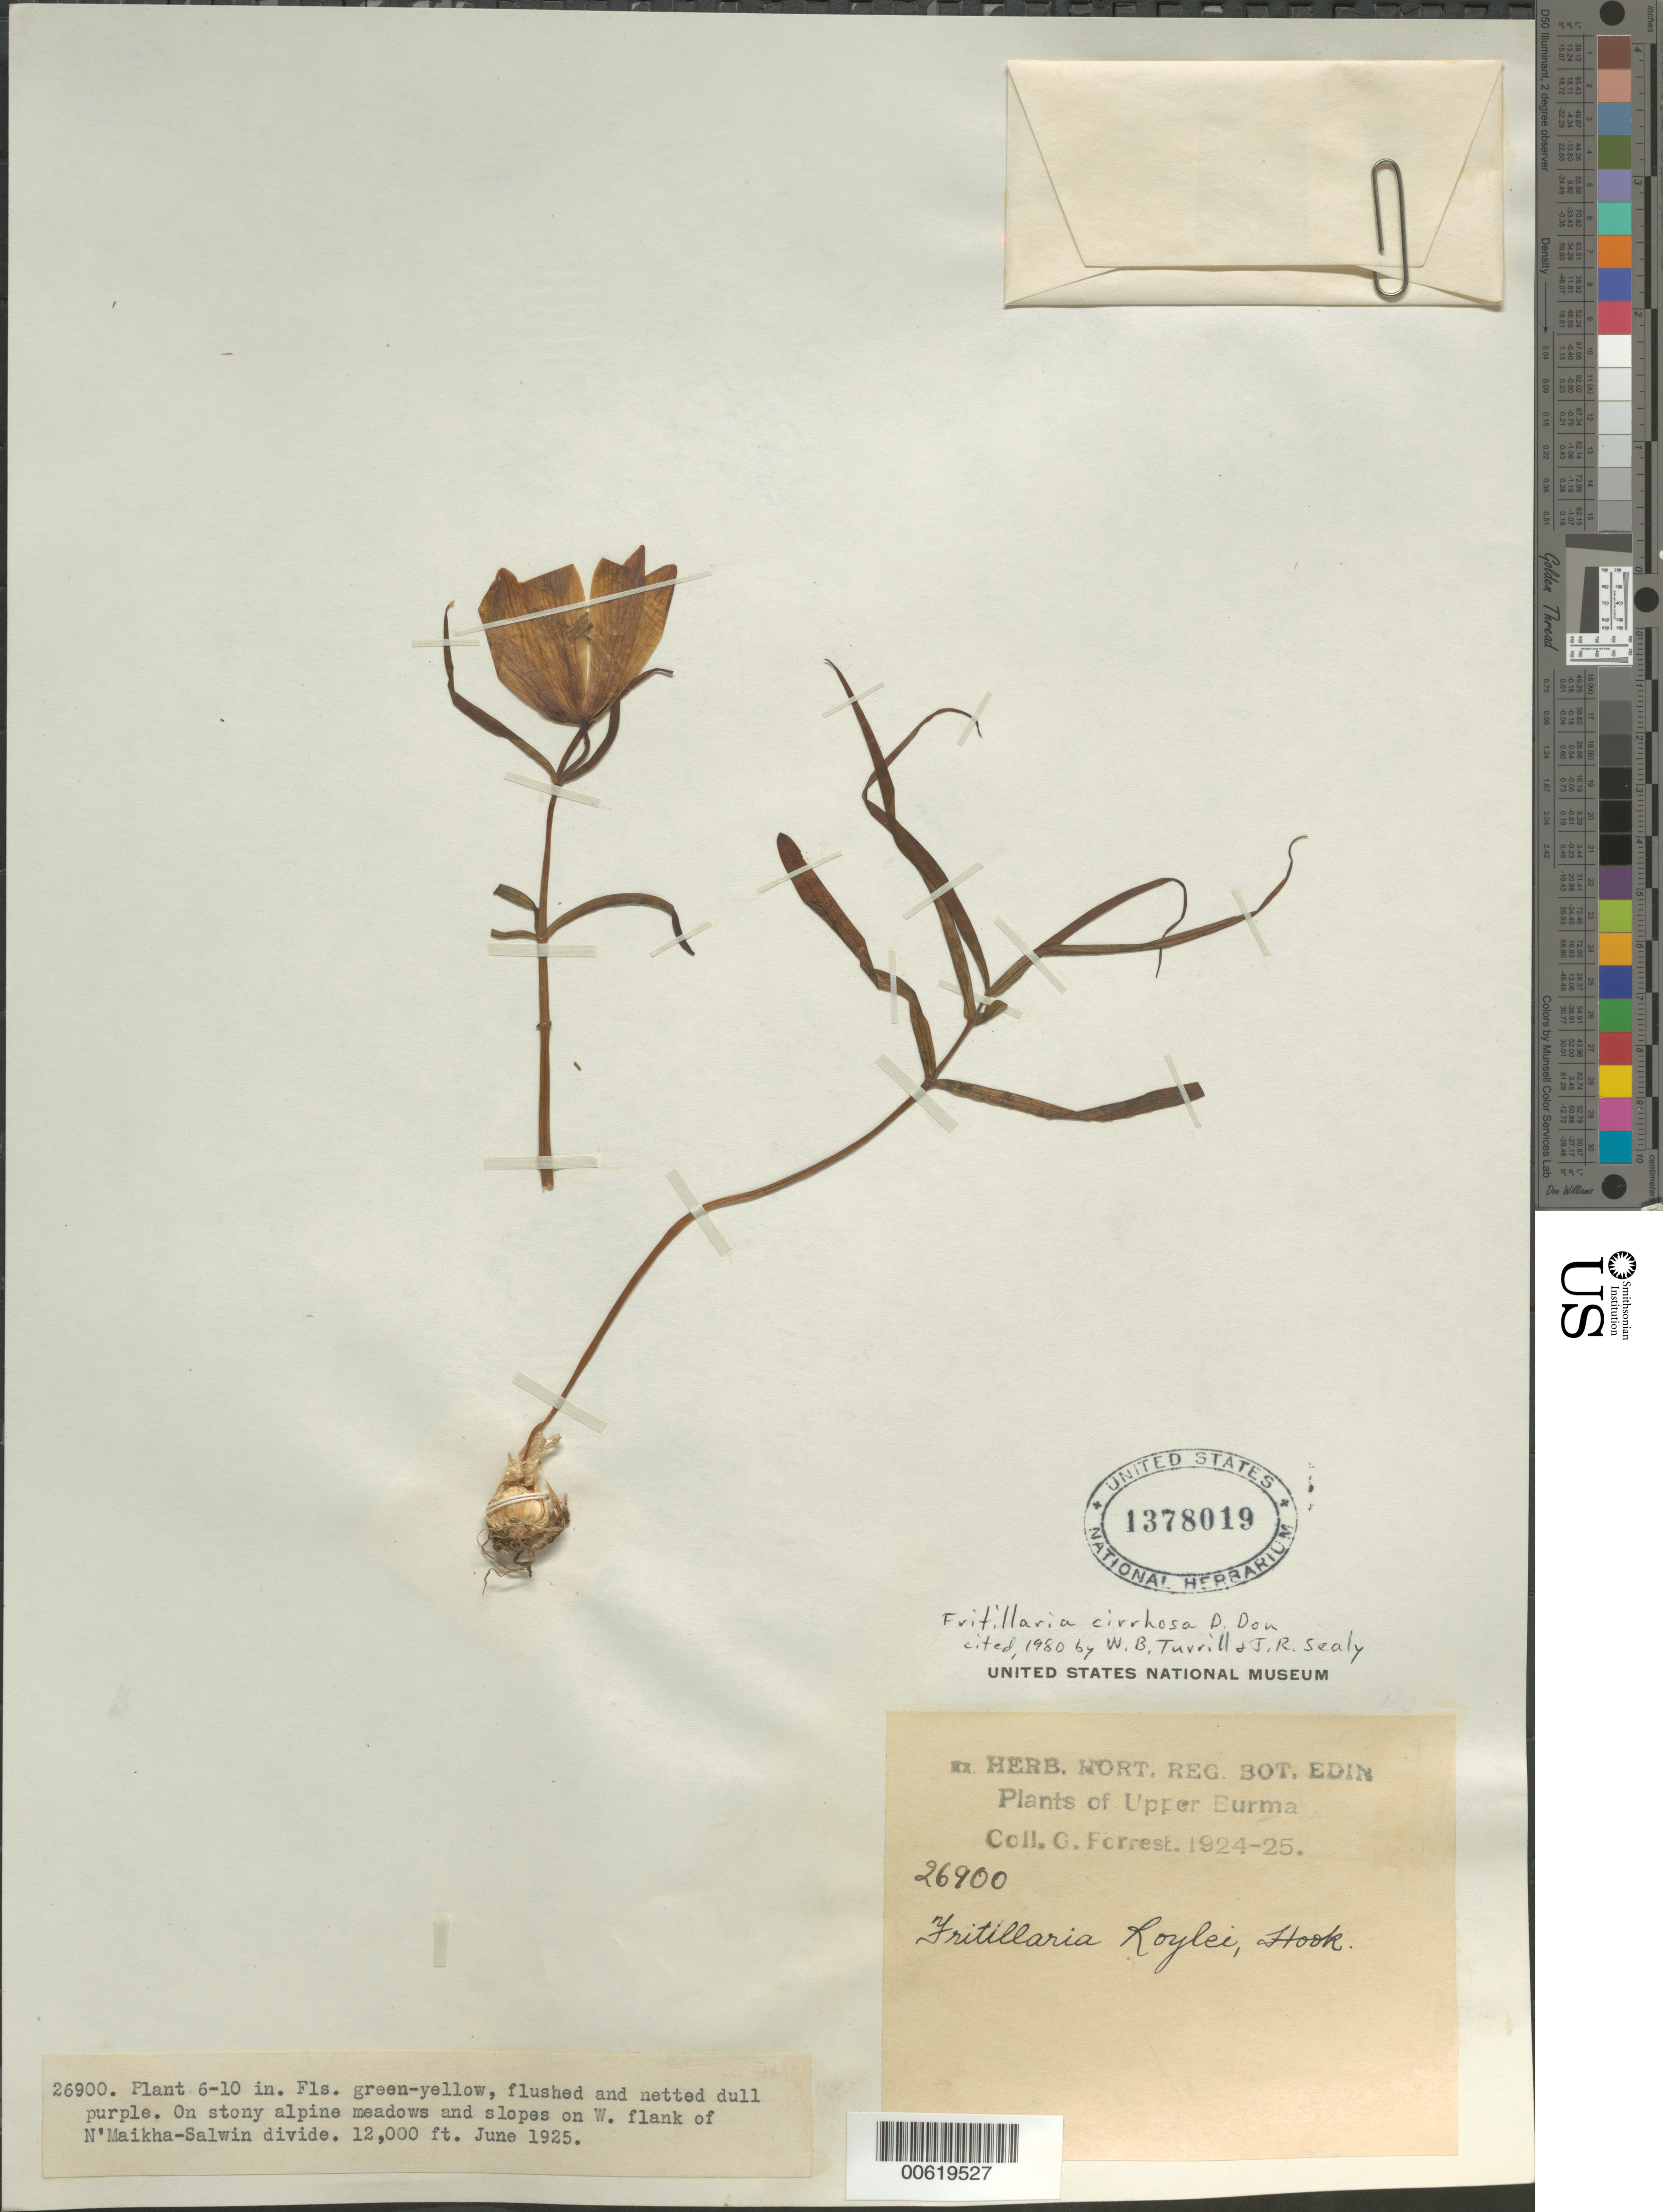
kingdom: Plantae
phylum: Tracheophyta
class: Liliopsida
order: Liliales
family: Liliaceae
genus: Fritillaria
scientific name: Fritillaria roylei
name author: Hook.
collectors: G. Forrest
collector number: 26900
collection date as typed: Jun 1925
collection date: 1925-06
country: Myanmar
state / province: Kachin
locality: On W. flank of N' Maikha- Salwin divide.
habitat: On stone alpine meadow and slopes.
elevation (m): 3658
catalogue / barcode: US 1378019